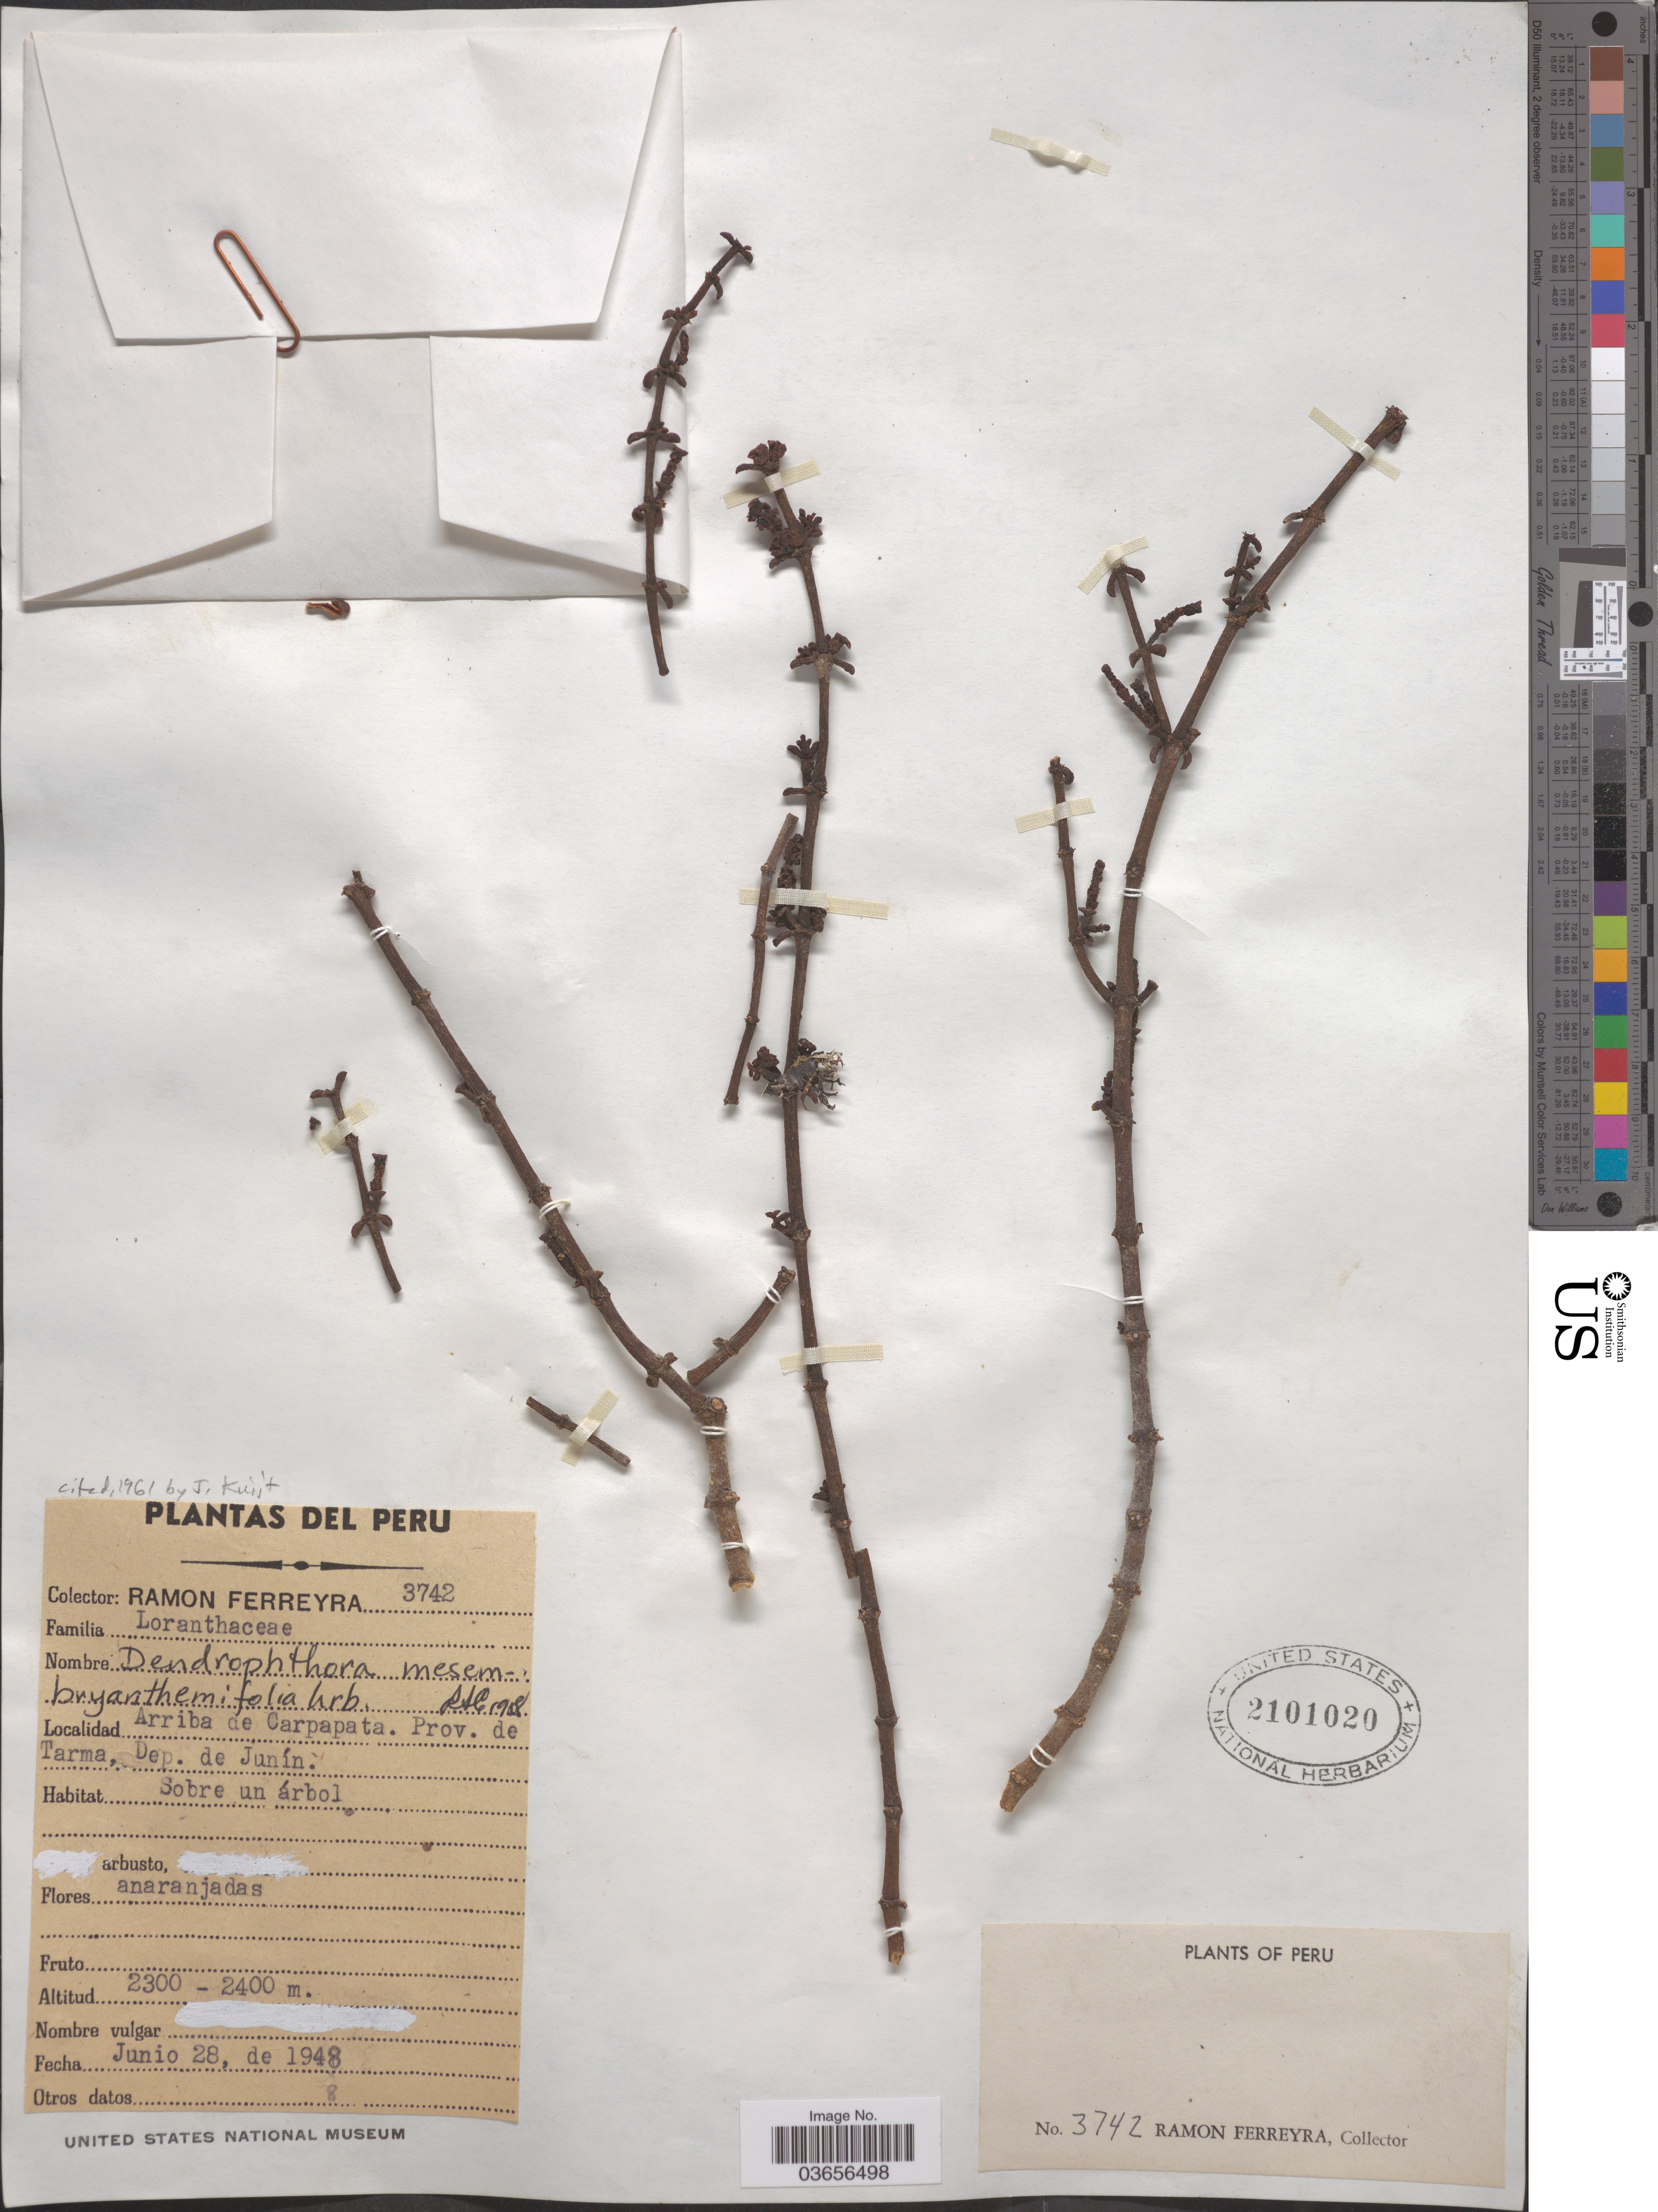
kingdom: Plantae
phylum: Tracheophyta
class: Magnoliopsida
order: Santalales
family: Viscaceae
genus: Dendrophthora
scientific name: Dendrophthora mesembryanthemifolia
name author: Griseb. ex Urb.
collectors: R. A. Ferreyra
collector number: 3742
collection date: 1948-06-28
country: Peru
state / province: Junín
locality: Arriba de Carpapata. Prov. de Tarma, Dep. de Junín.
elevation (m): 2300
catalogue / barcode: US 2101020